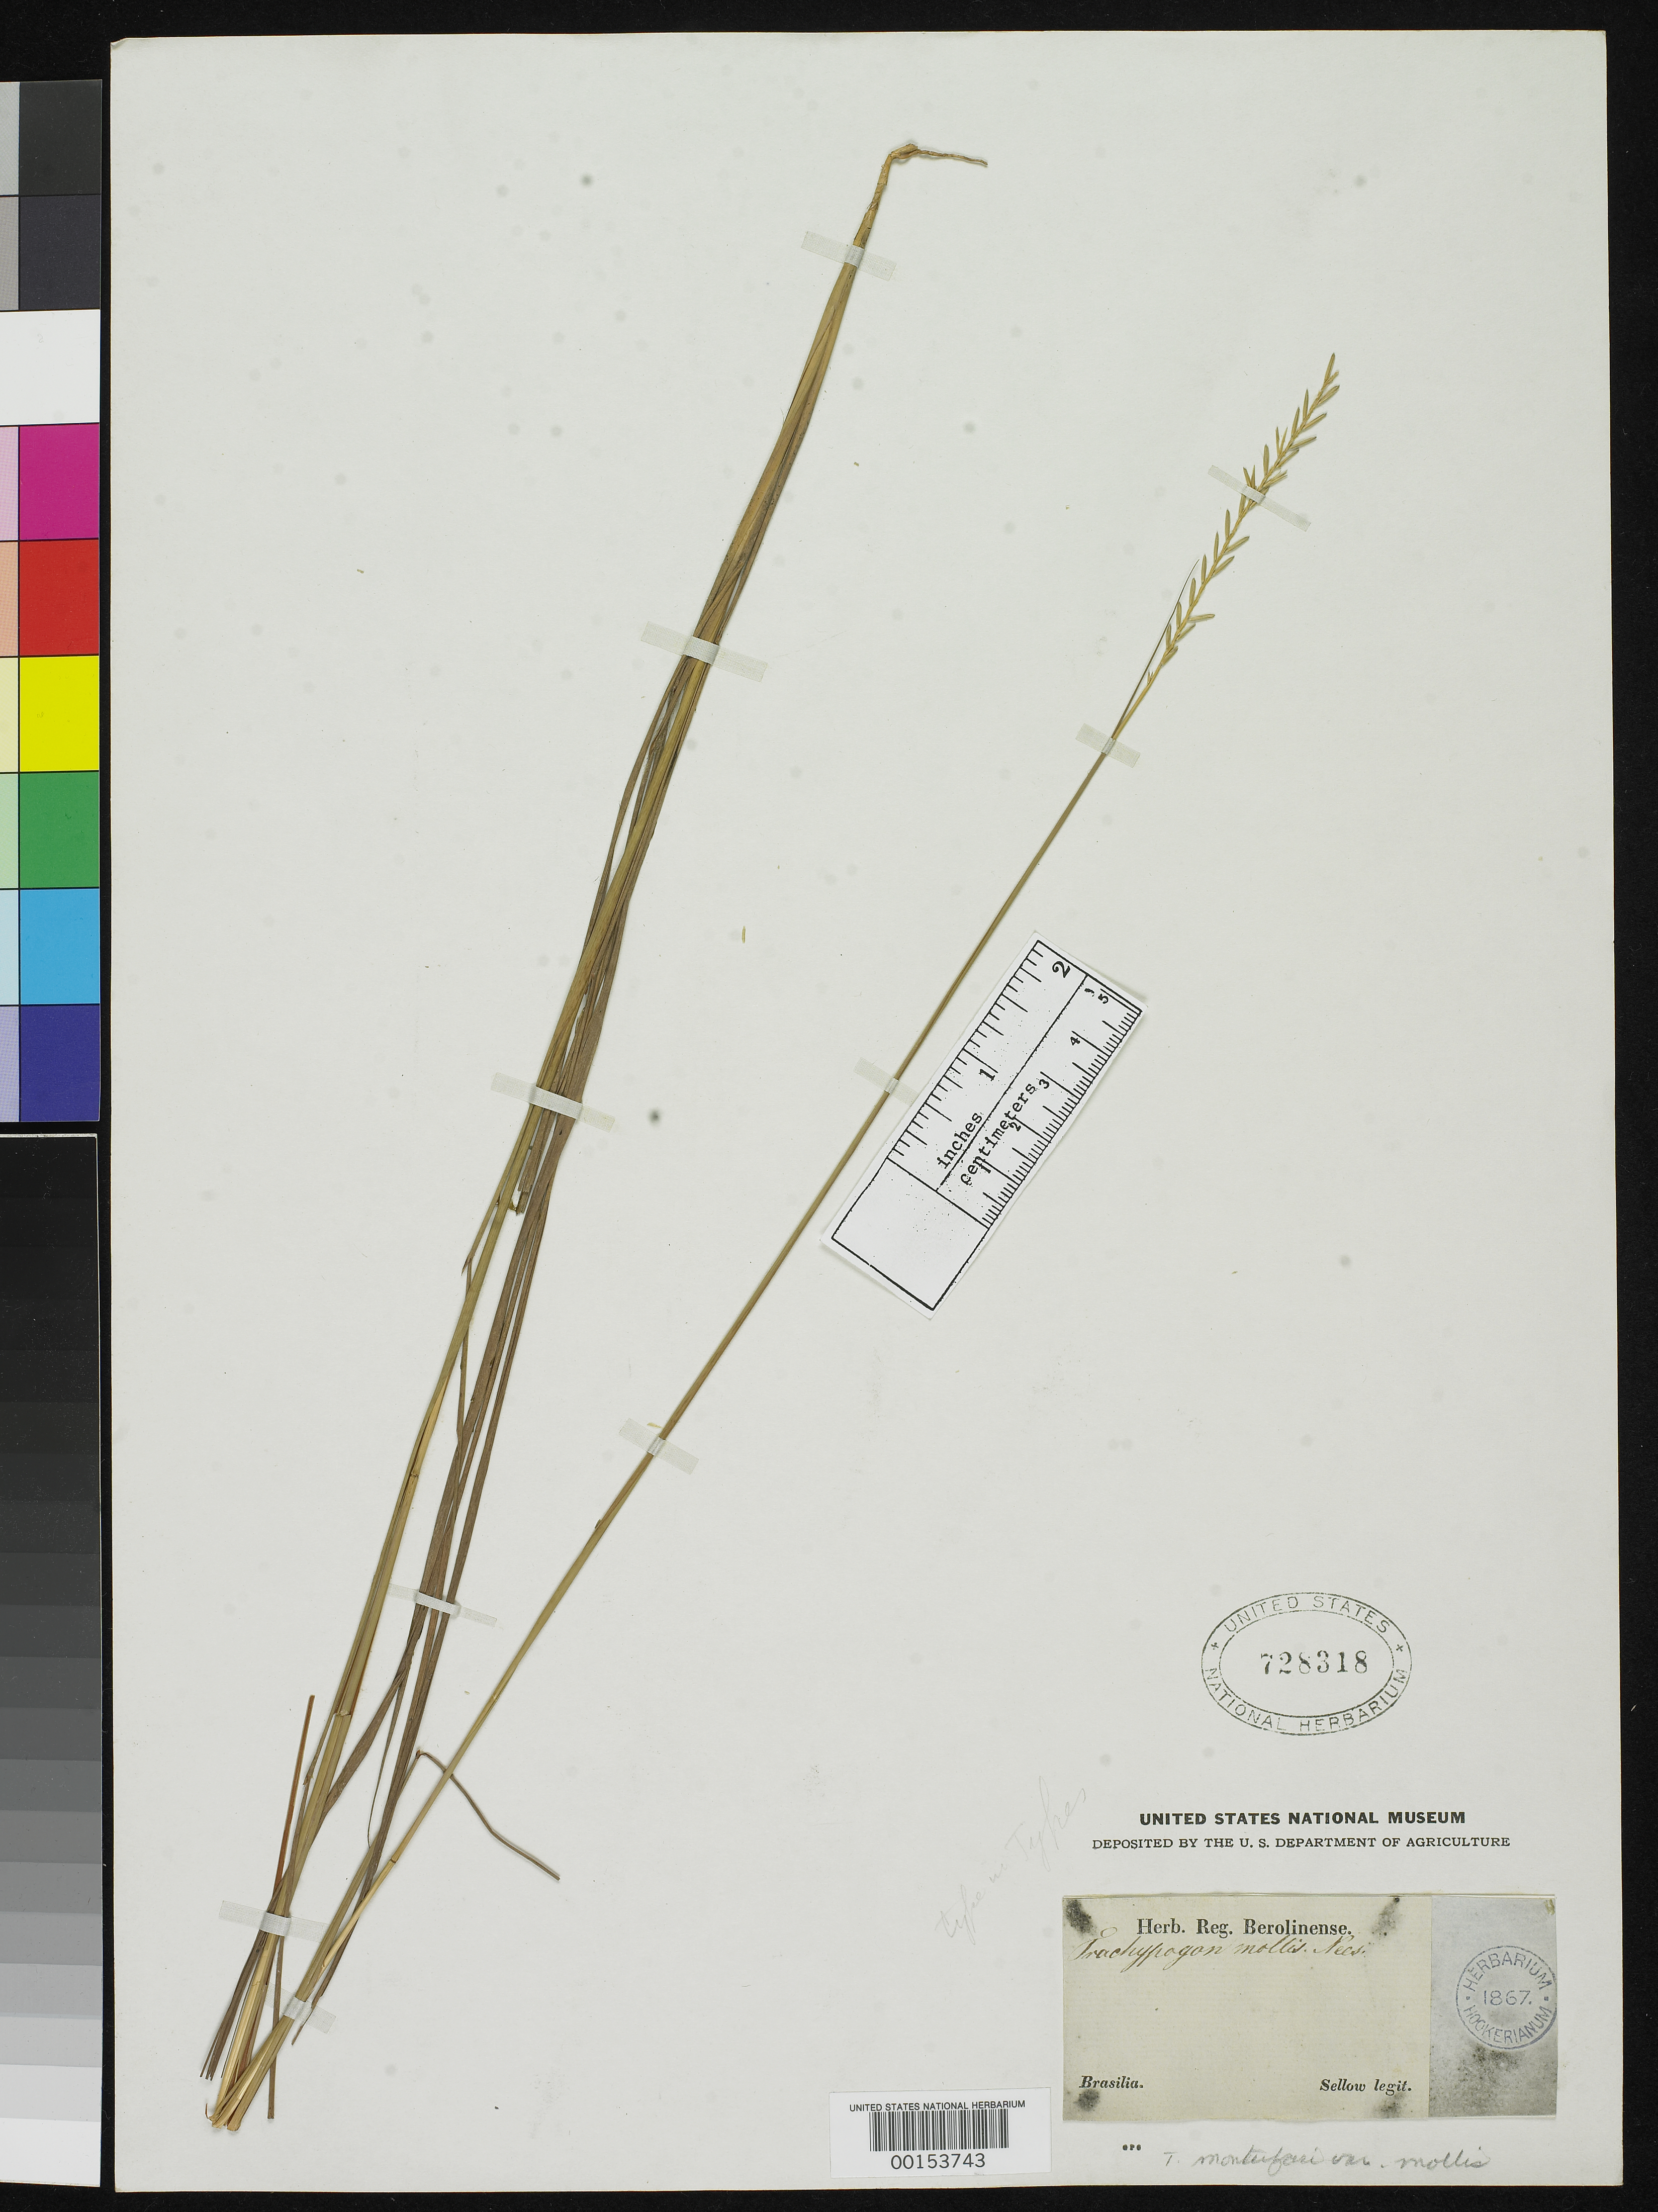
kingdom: Plantae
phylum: Tracheophyta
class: Liliopsida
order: Poales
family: Poaceae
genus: Trachypogon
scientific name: Trachypogon mollis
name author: Nees in Mart.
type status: Isotype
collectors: F. Sellow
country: Uruguay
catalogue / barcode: US 728318